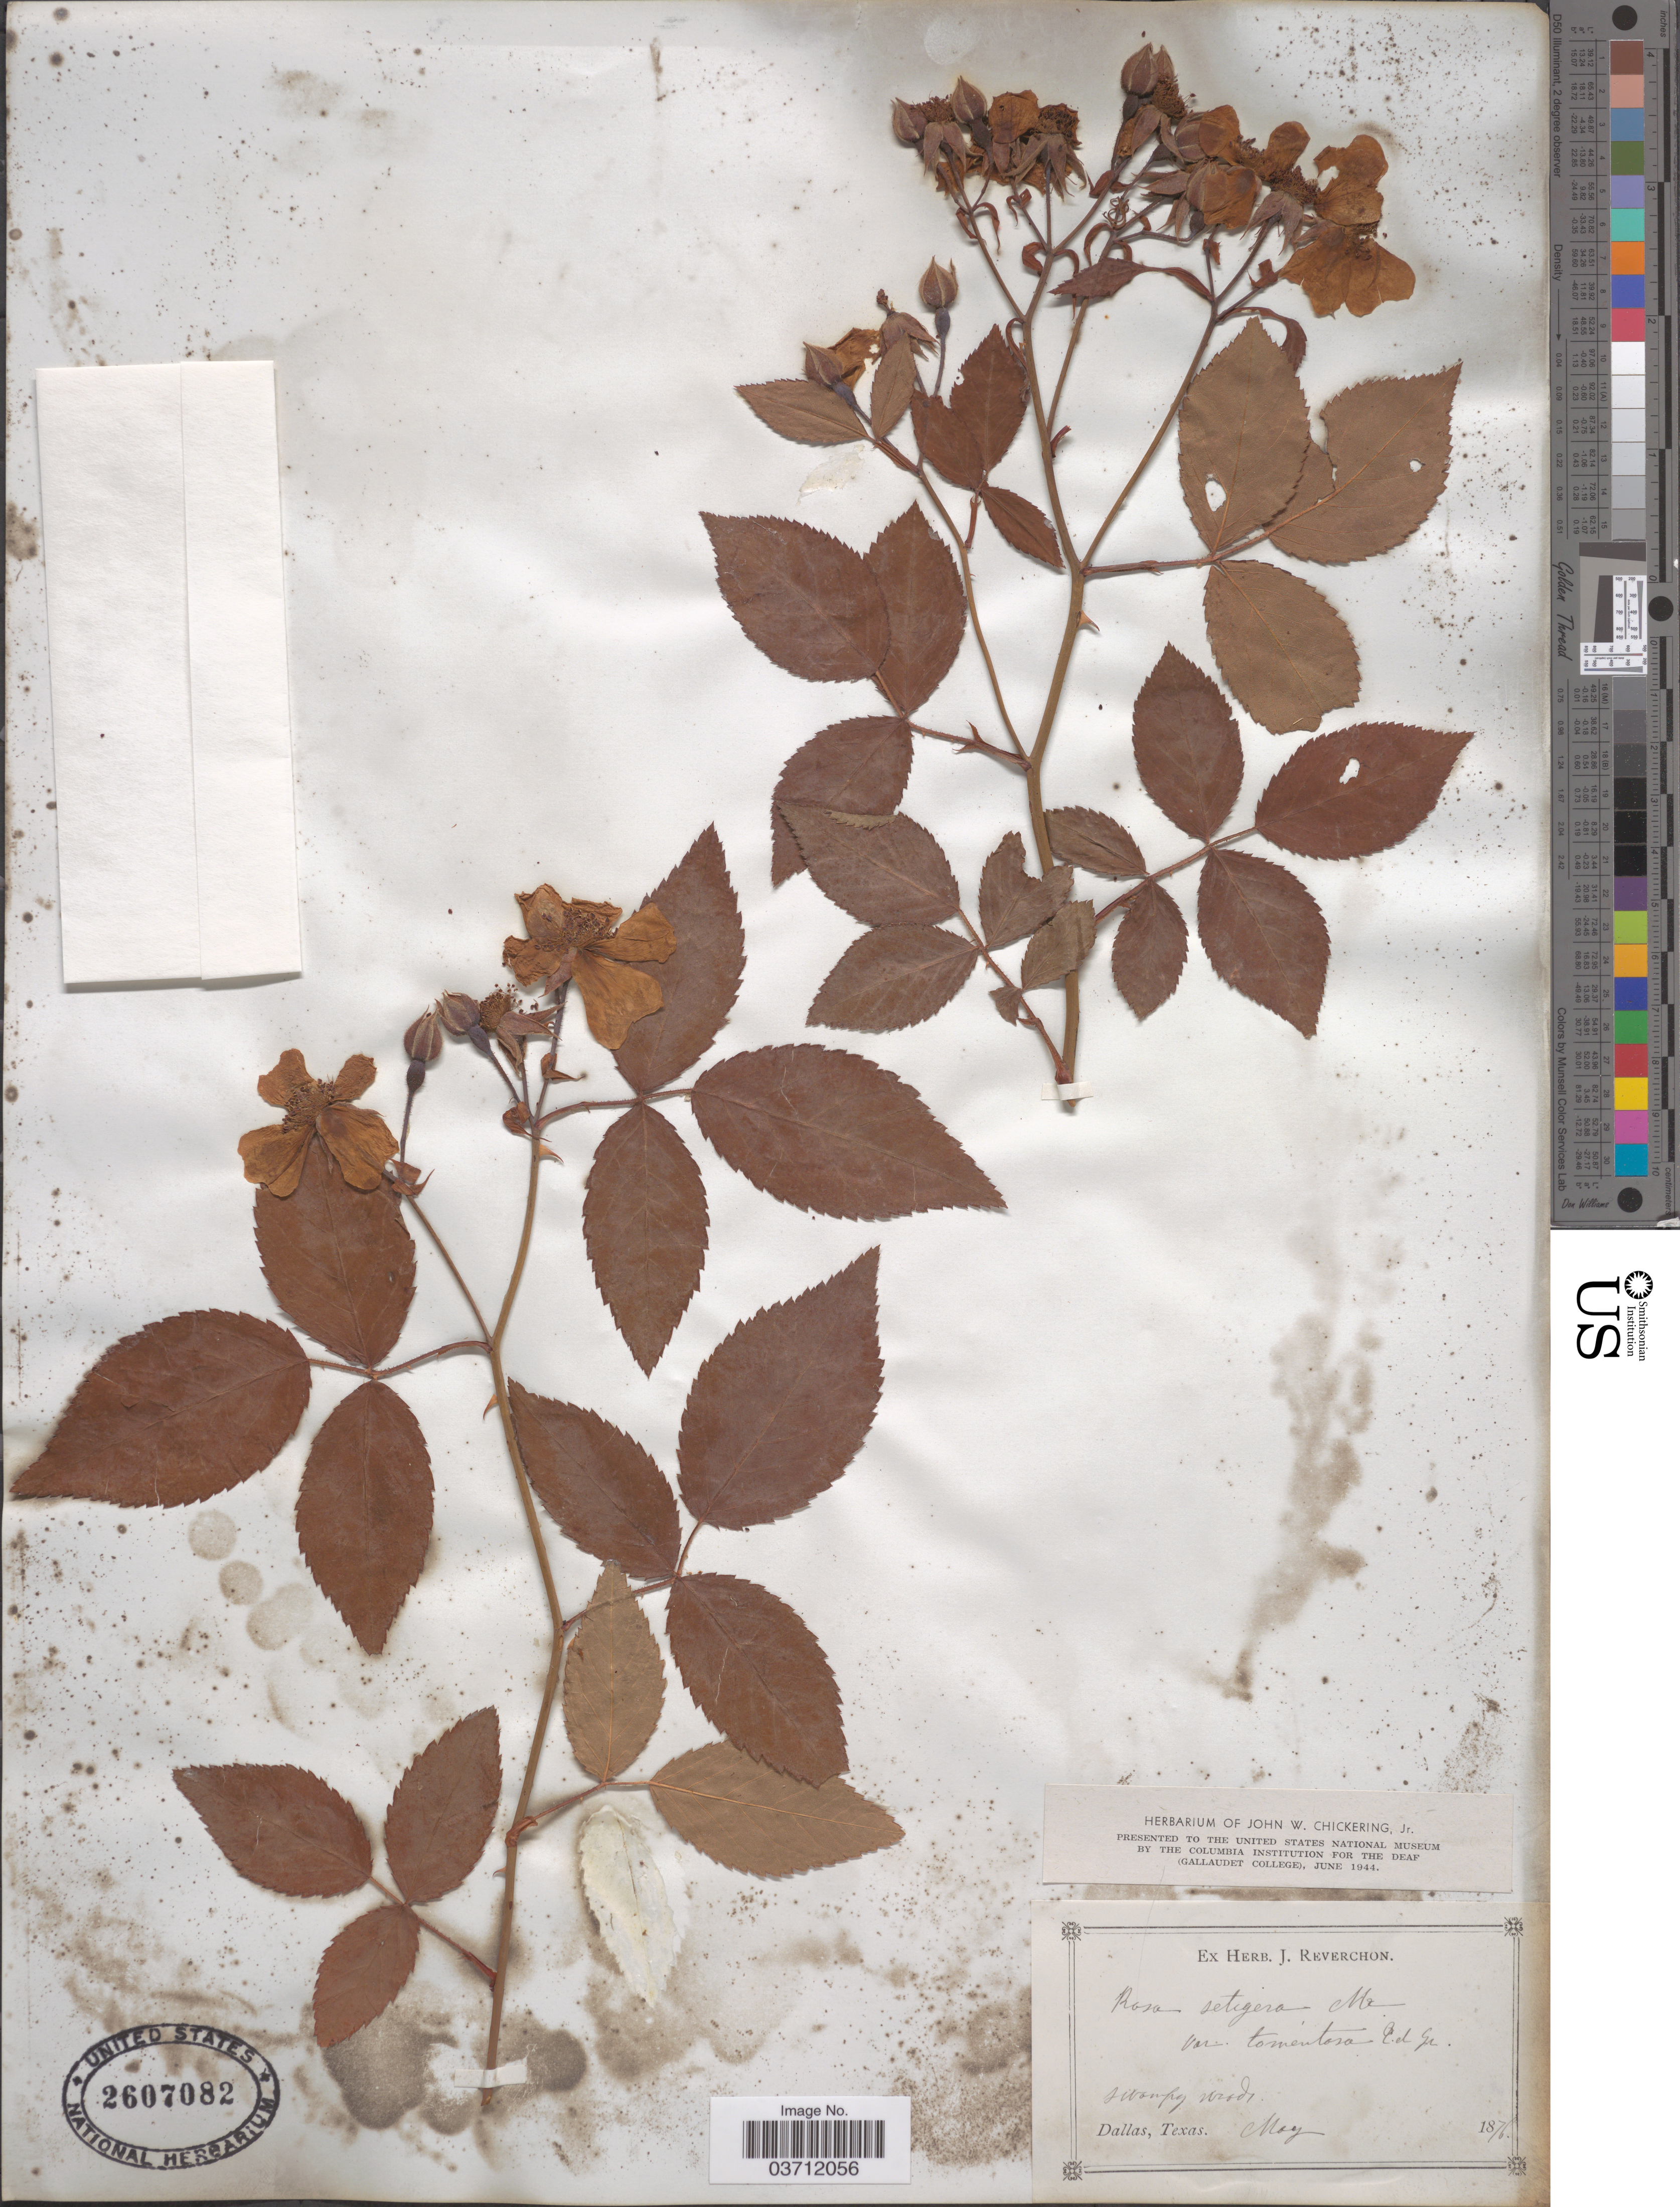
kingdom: Plantae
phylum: Tracheophyta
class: Magnoliopsida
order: Rosales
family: Rosaceae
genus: Rosa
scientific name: Rosa setigera var. tomentosa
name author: Torr. & A. Gray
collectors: ex herb. J. Reverchon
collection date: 1876-05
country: United States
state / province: Texas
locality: Swampy woods.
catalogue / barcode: US 2607082